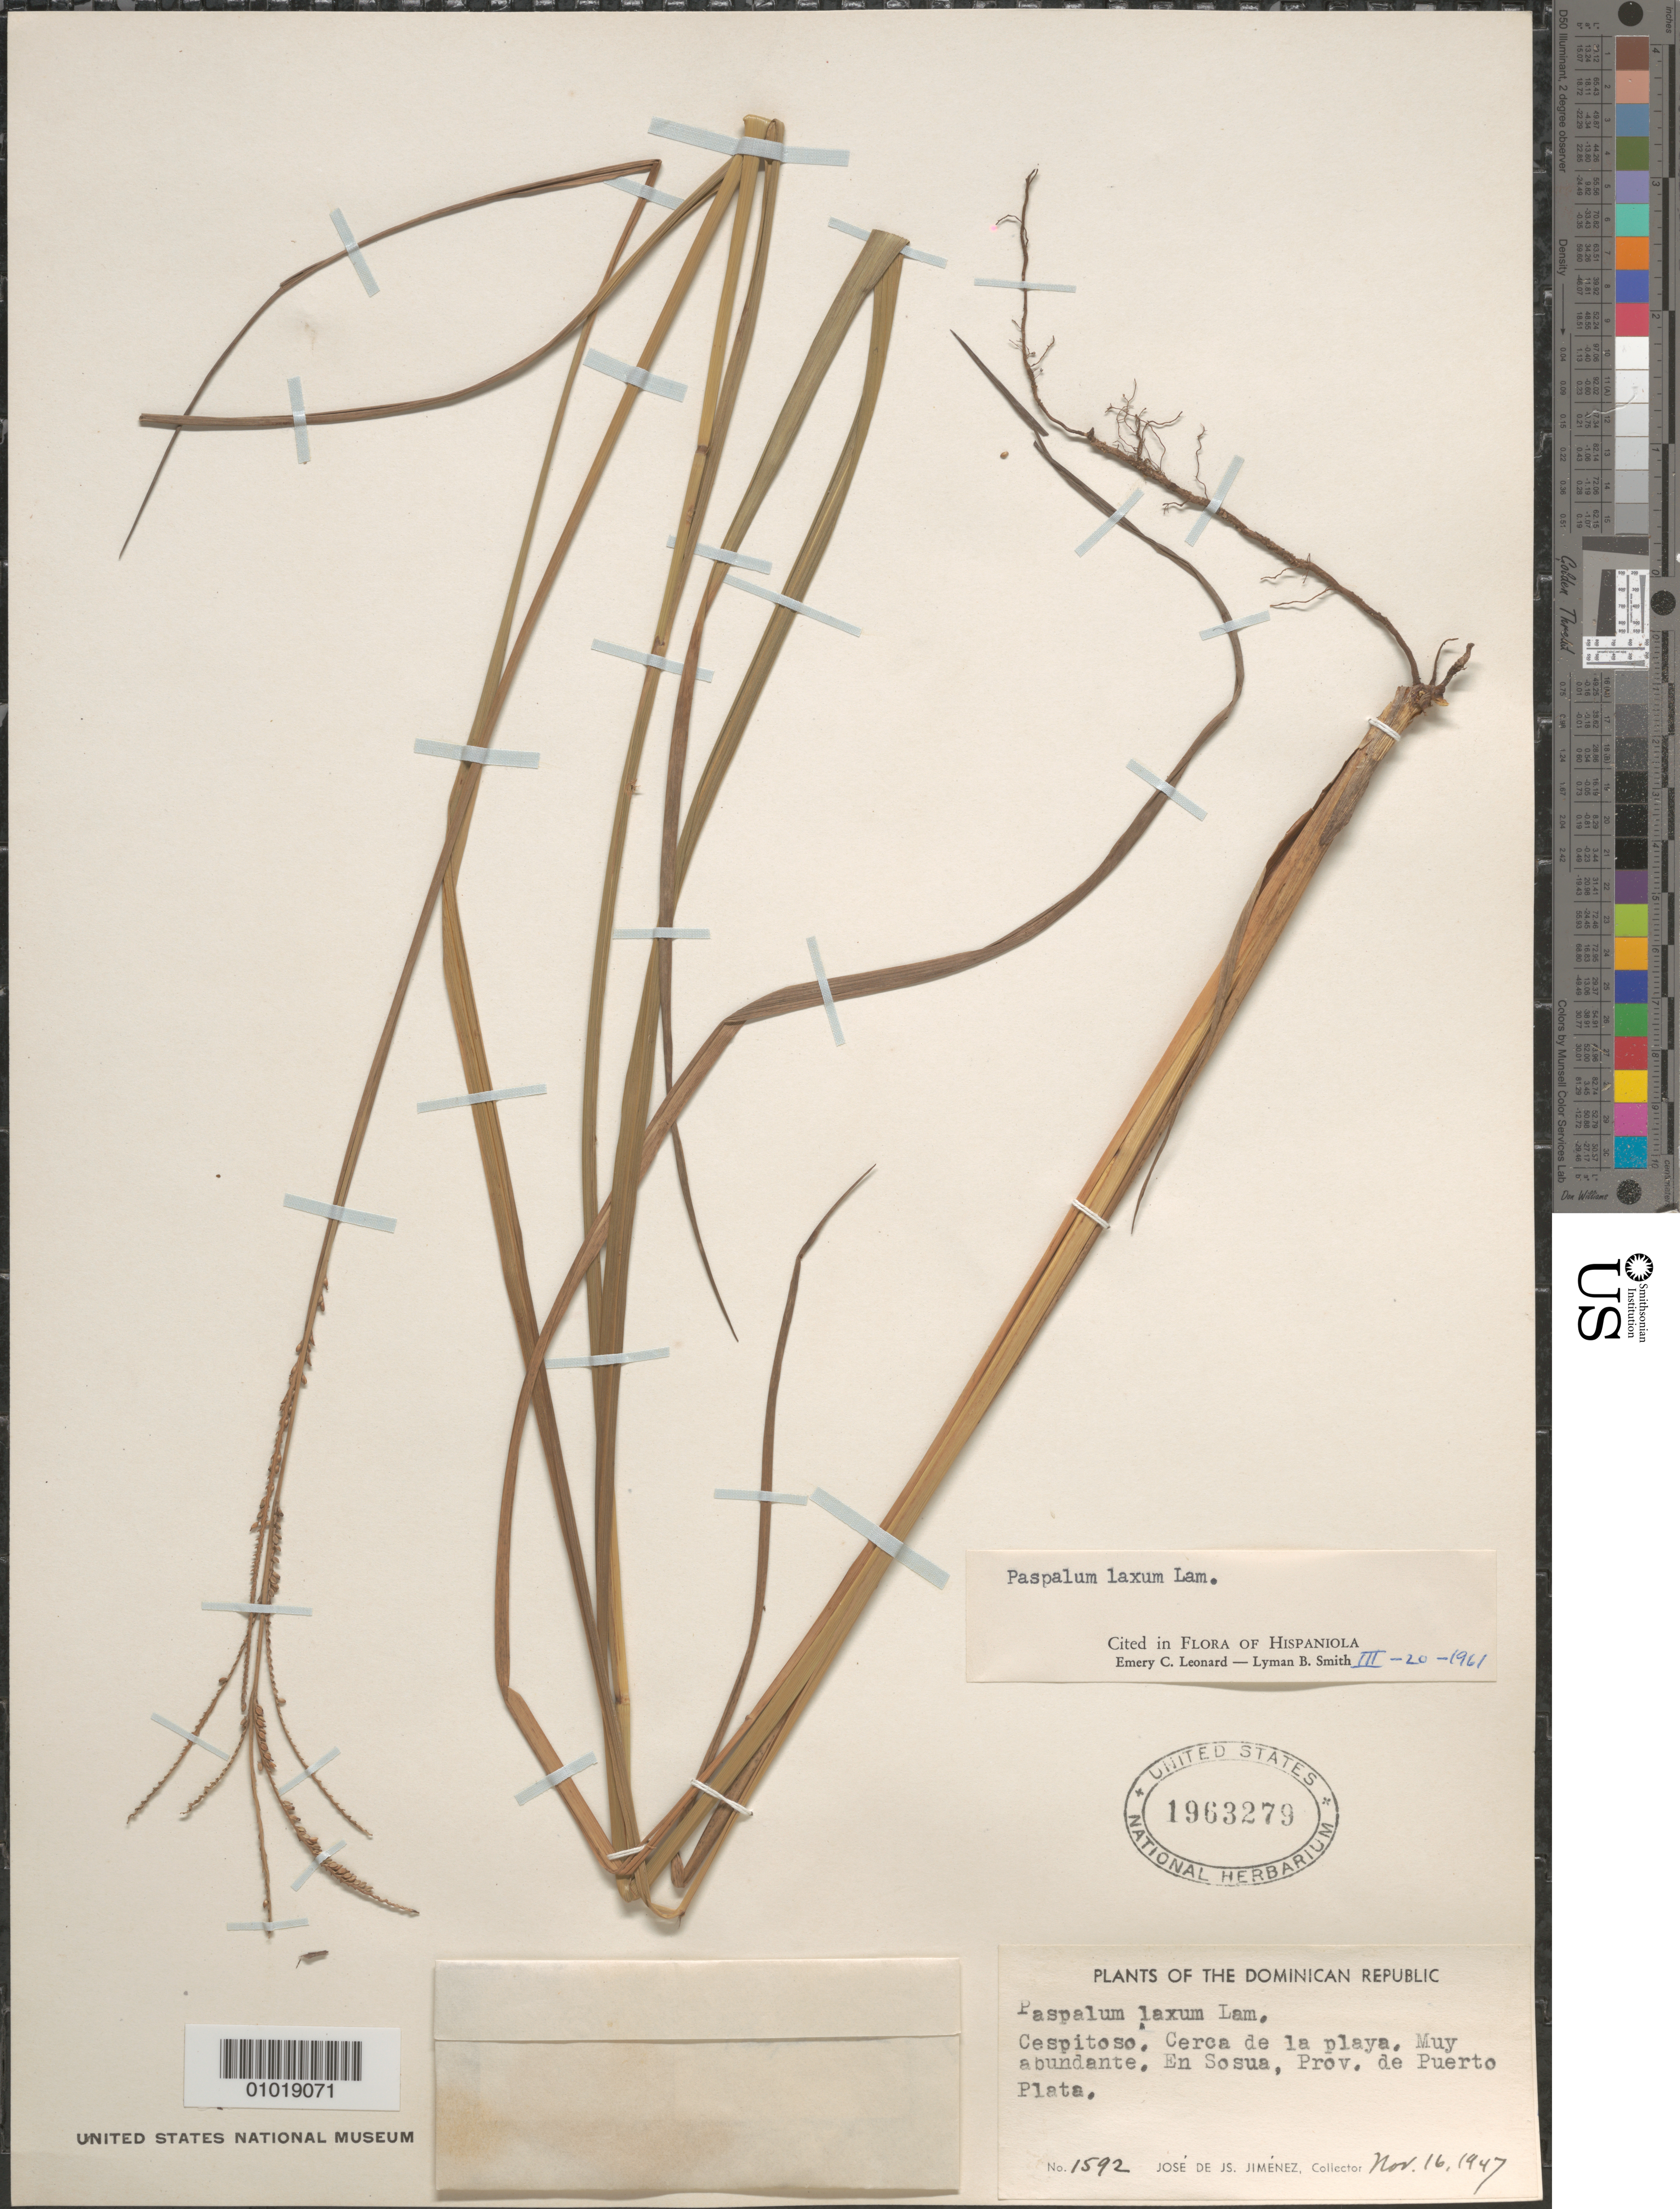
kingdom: Plantae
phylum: Tracheophyta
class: Liliopsida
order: Poales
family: Poaceae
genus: Paspalum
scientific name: Paspalum laxum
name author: Lam.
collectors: J. J. Jiménez Almonte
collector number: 1592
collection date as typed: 16 Nov 1947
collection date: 1947-11-16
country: Dominican Republic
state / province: Puerto Plata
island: Hispaniola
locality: En Sosua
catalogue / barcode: US 1963279